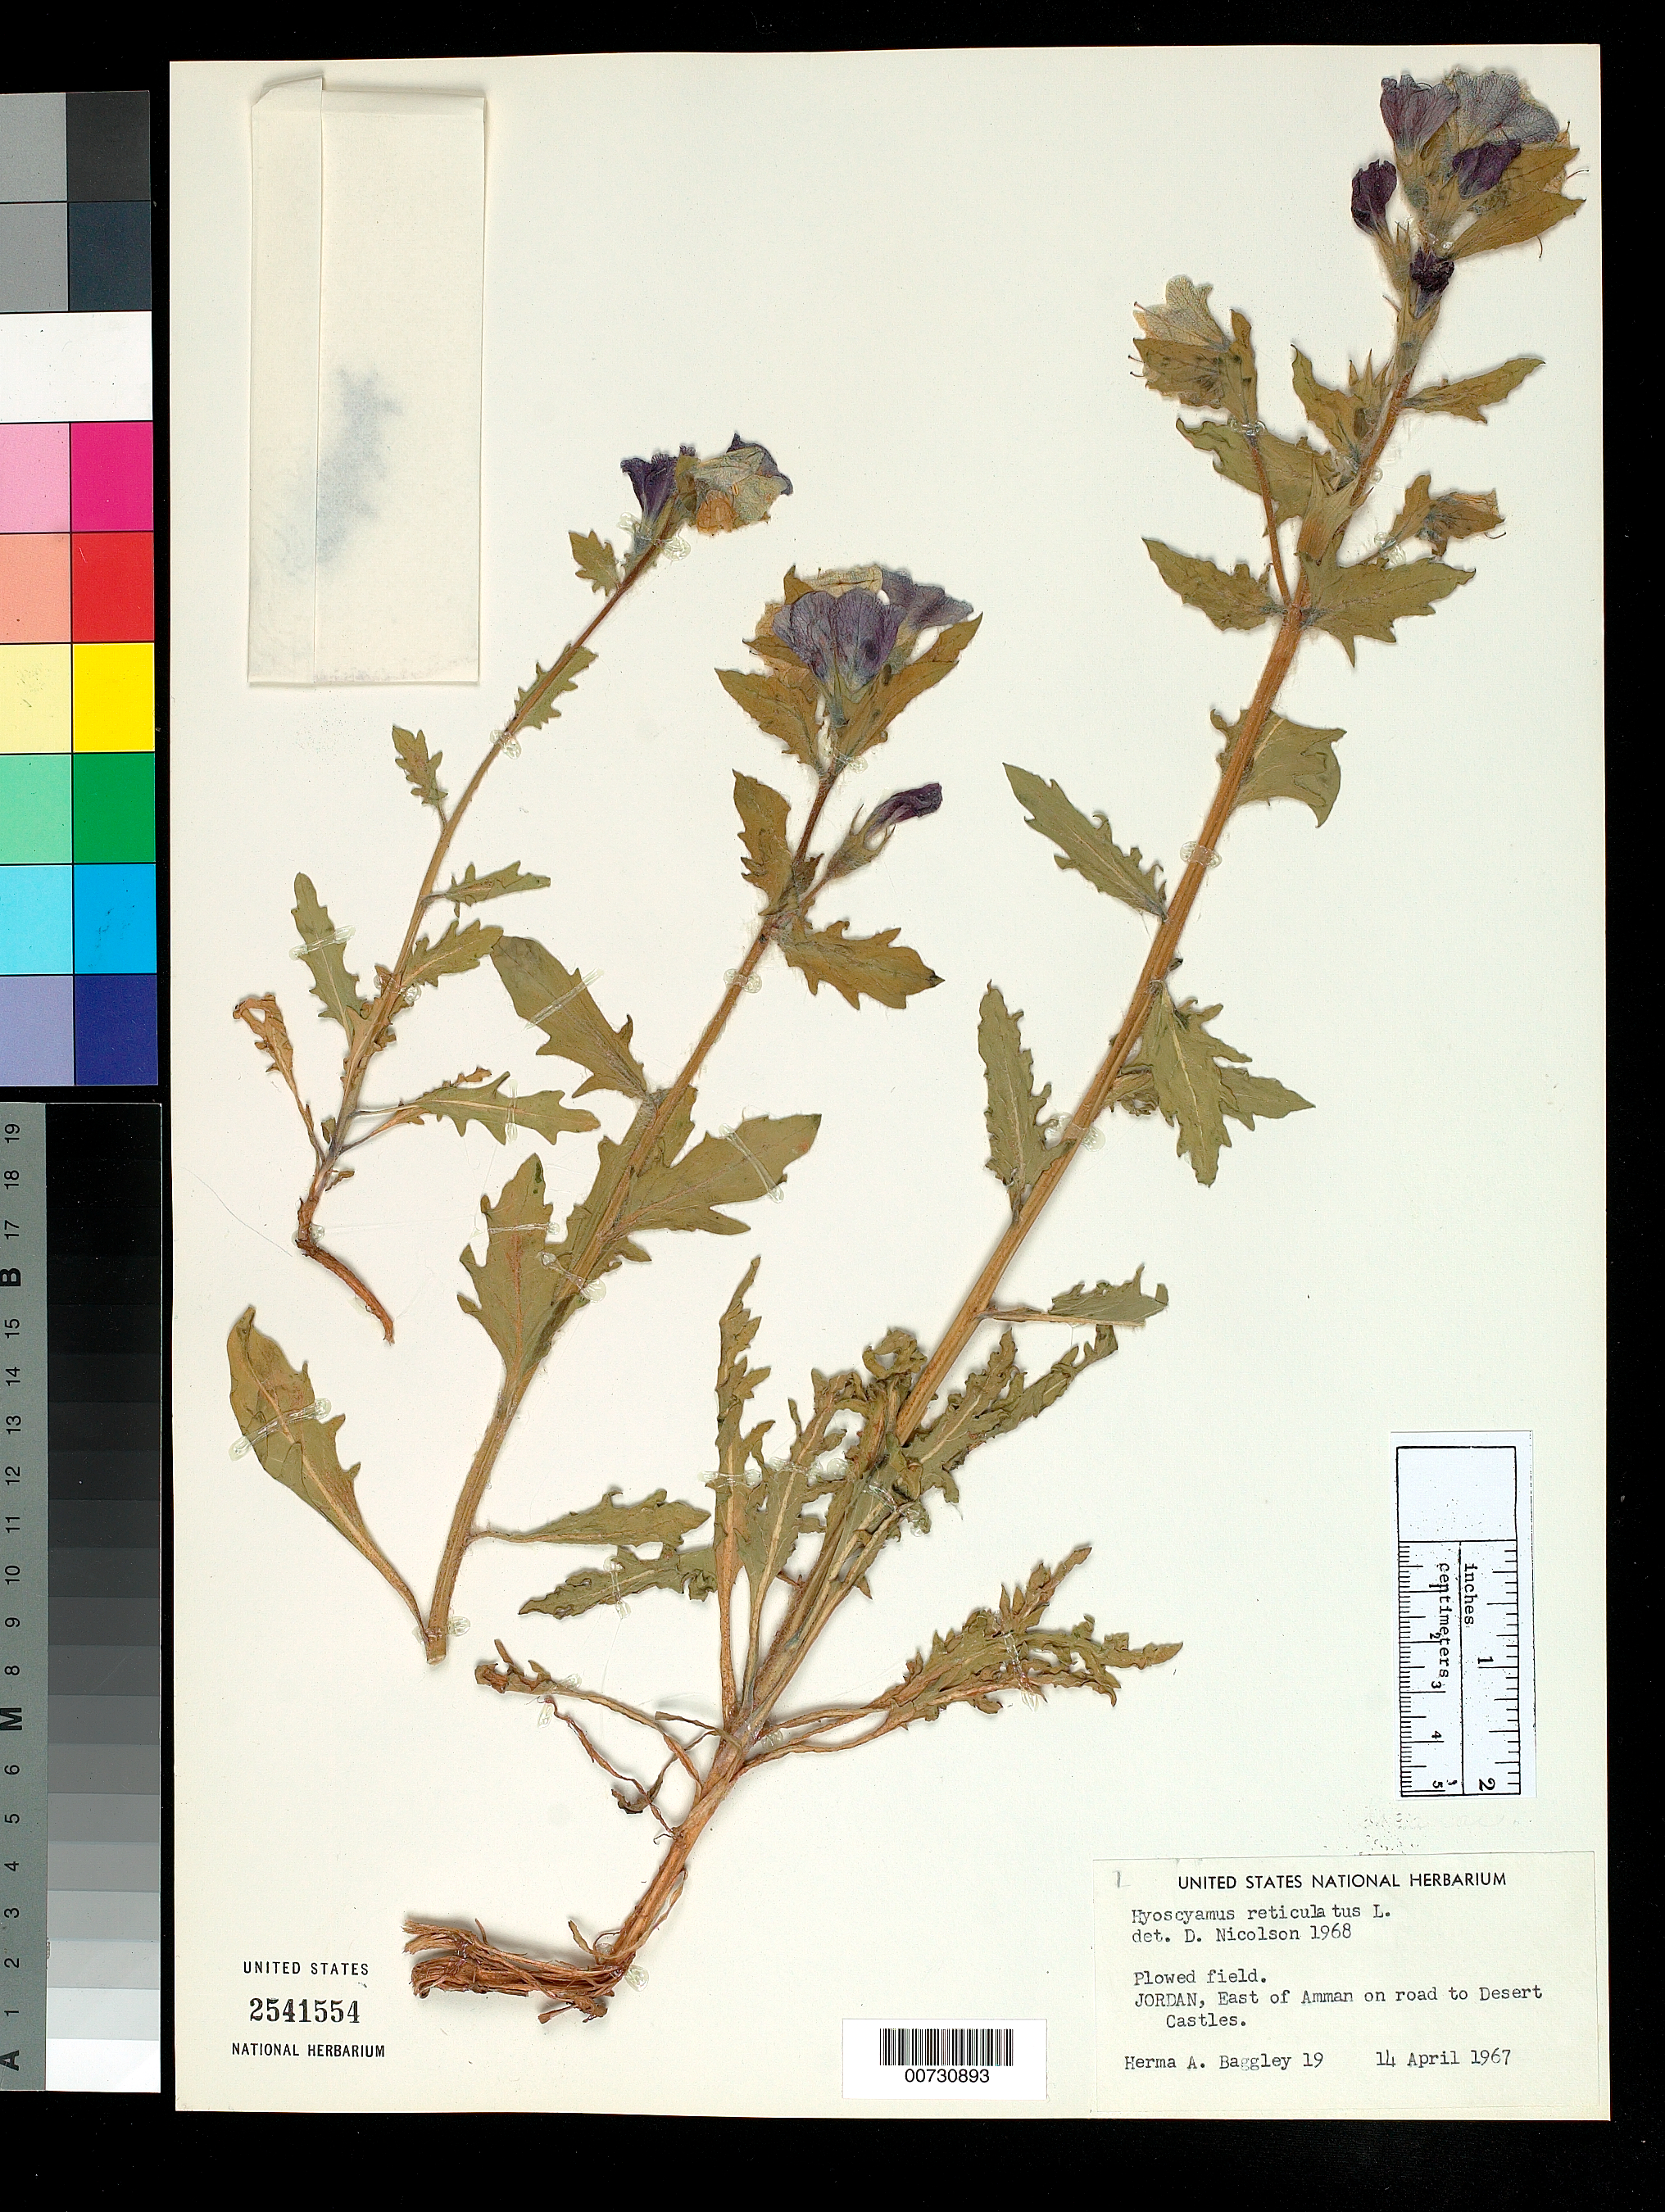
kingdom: Plantae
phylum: Tracheophyta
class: Magnoliopsida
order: Solanales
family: Solanaceae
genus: Hyoscyamus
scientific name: Hyoscyamus reticulatus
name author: L.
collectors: H. Baggley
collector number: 19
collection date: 1967-04-14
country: Jordan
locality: East of Amman on road to Desert Castles.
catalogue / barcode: US 2541554